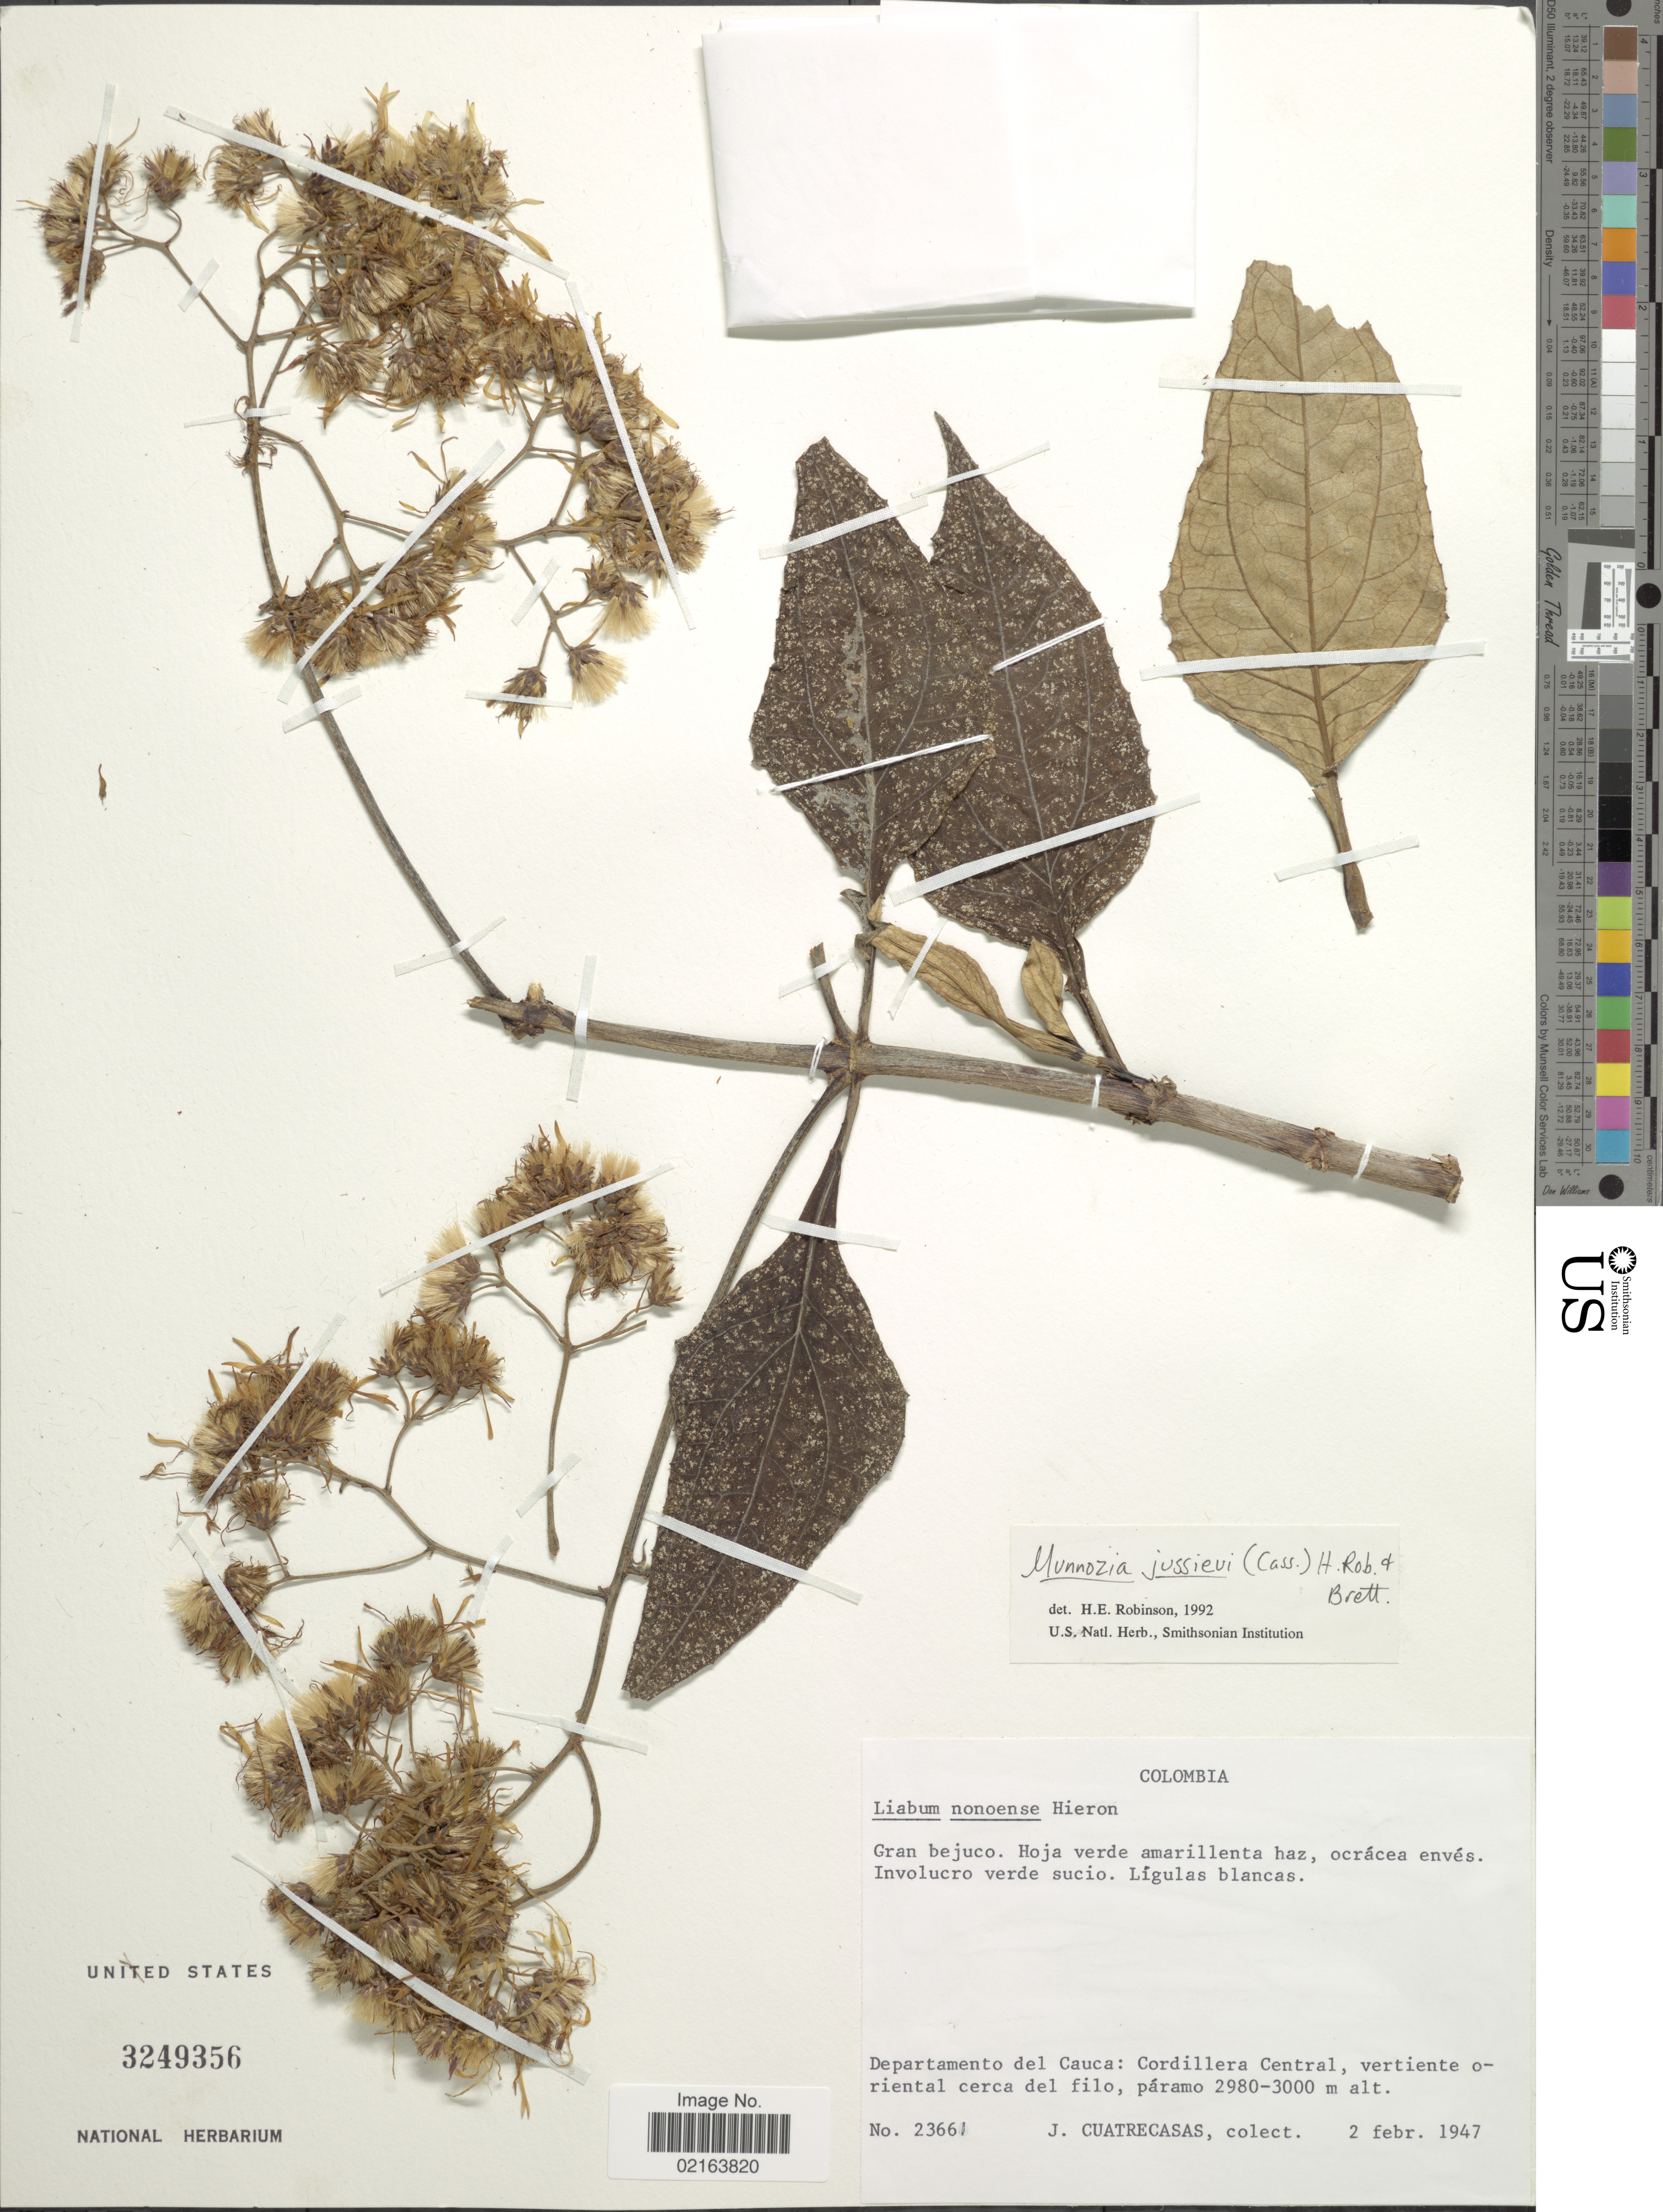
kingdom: Plantae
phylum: Tracheophyta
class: Magnoliopsida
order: Asterales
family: Asteraceae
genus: Munnozia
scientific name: Munnozia jussieui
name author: (Cass.) H. Rob. & Brettell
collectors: J. Cuatrecasas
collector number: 23661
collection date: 1947-02-02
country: Colombia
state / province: Cauca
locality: Departamento del Cauca: Cordillera Central, vertiente oriental cerca del filo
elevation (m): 2980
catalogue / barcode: US 3249356